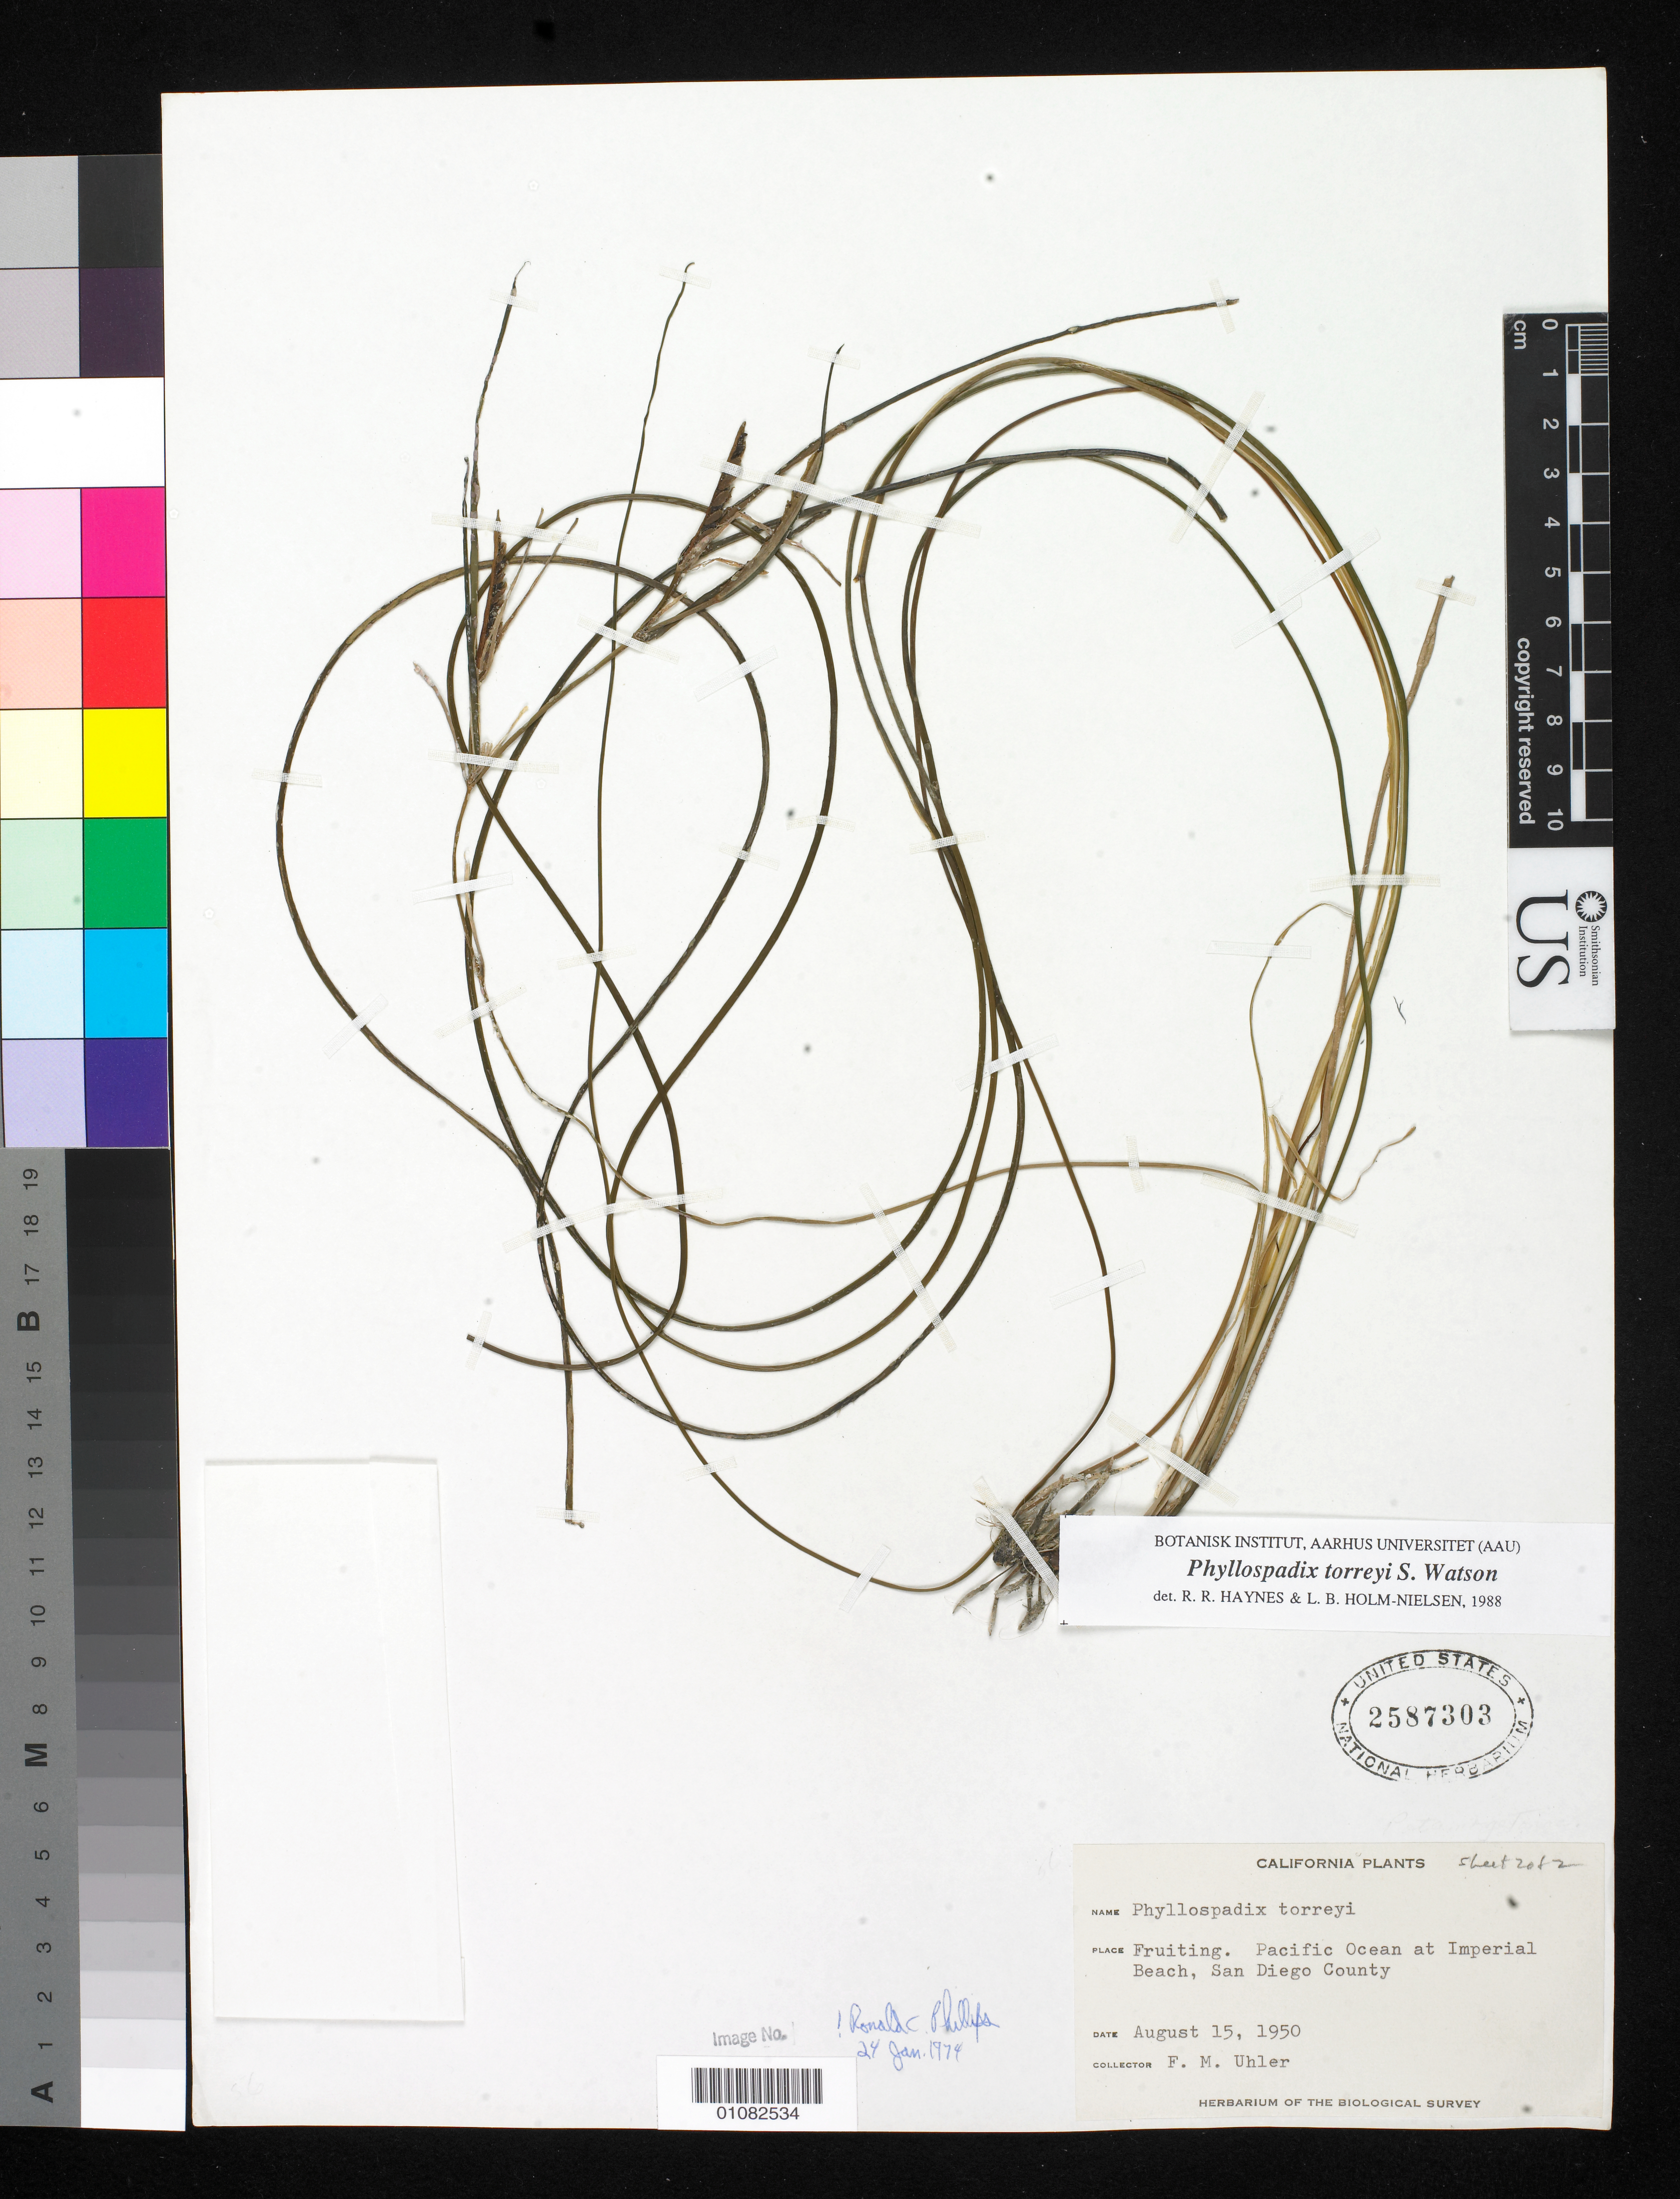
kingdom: Plantae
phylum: Tracheophyta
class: Liliopsida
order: Alismatales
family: Zosteraceae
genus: Phyllospadix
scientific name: Phyllospadix torreyi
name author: S. Watson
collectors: F. Uhler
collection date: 1950-08-15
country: United States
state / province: California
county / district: San Diego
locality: Imperial Beach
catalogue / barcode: US 2587303